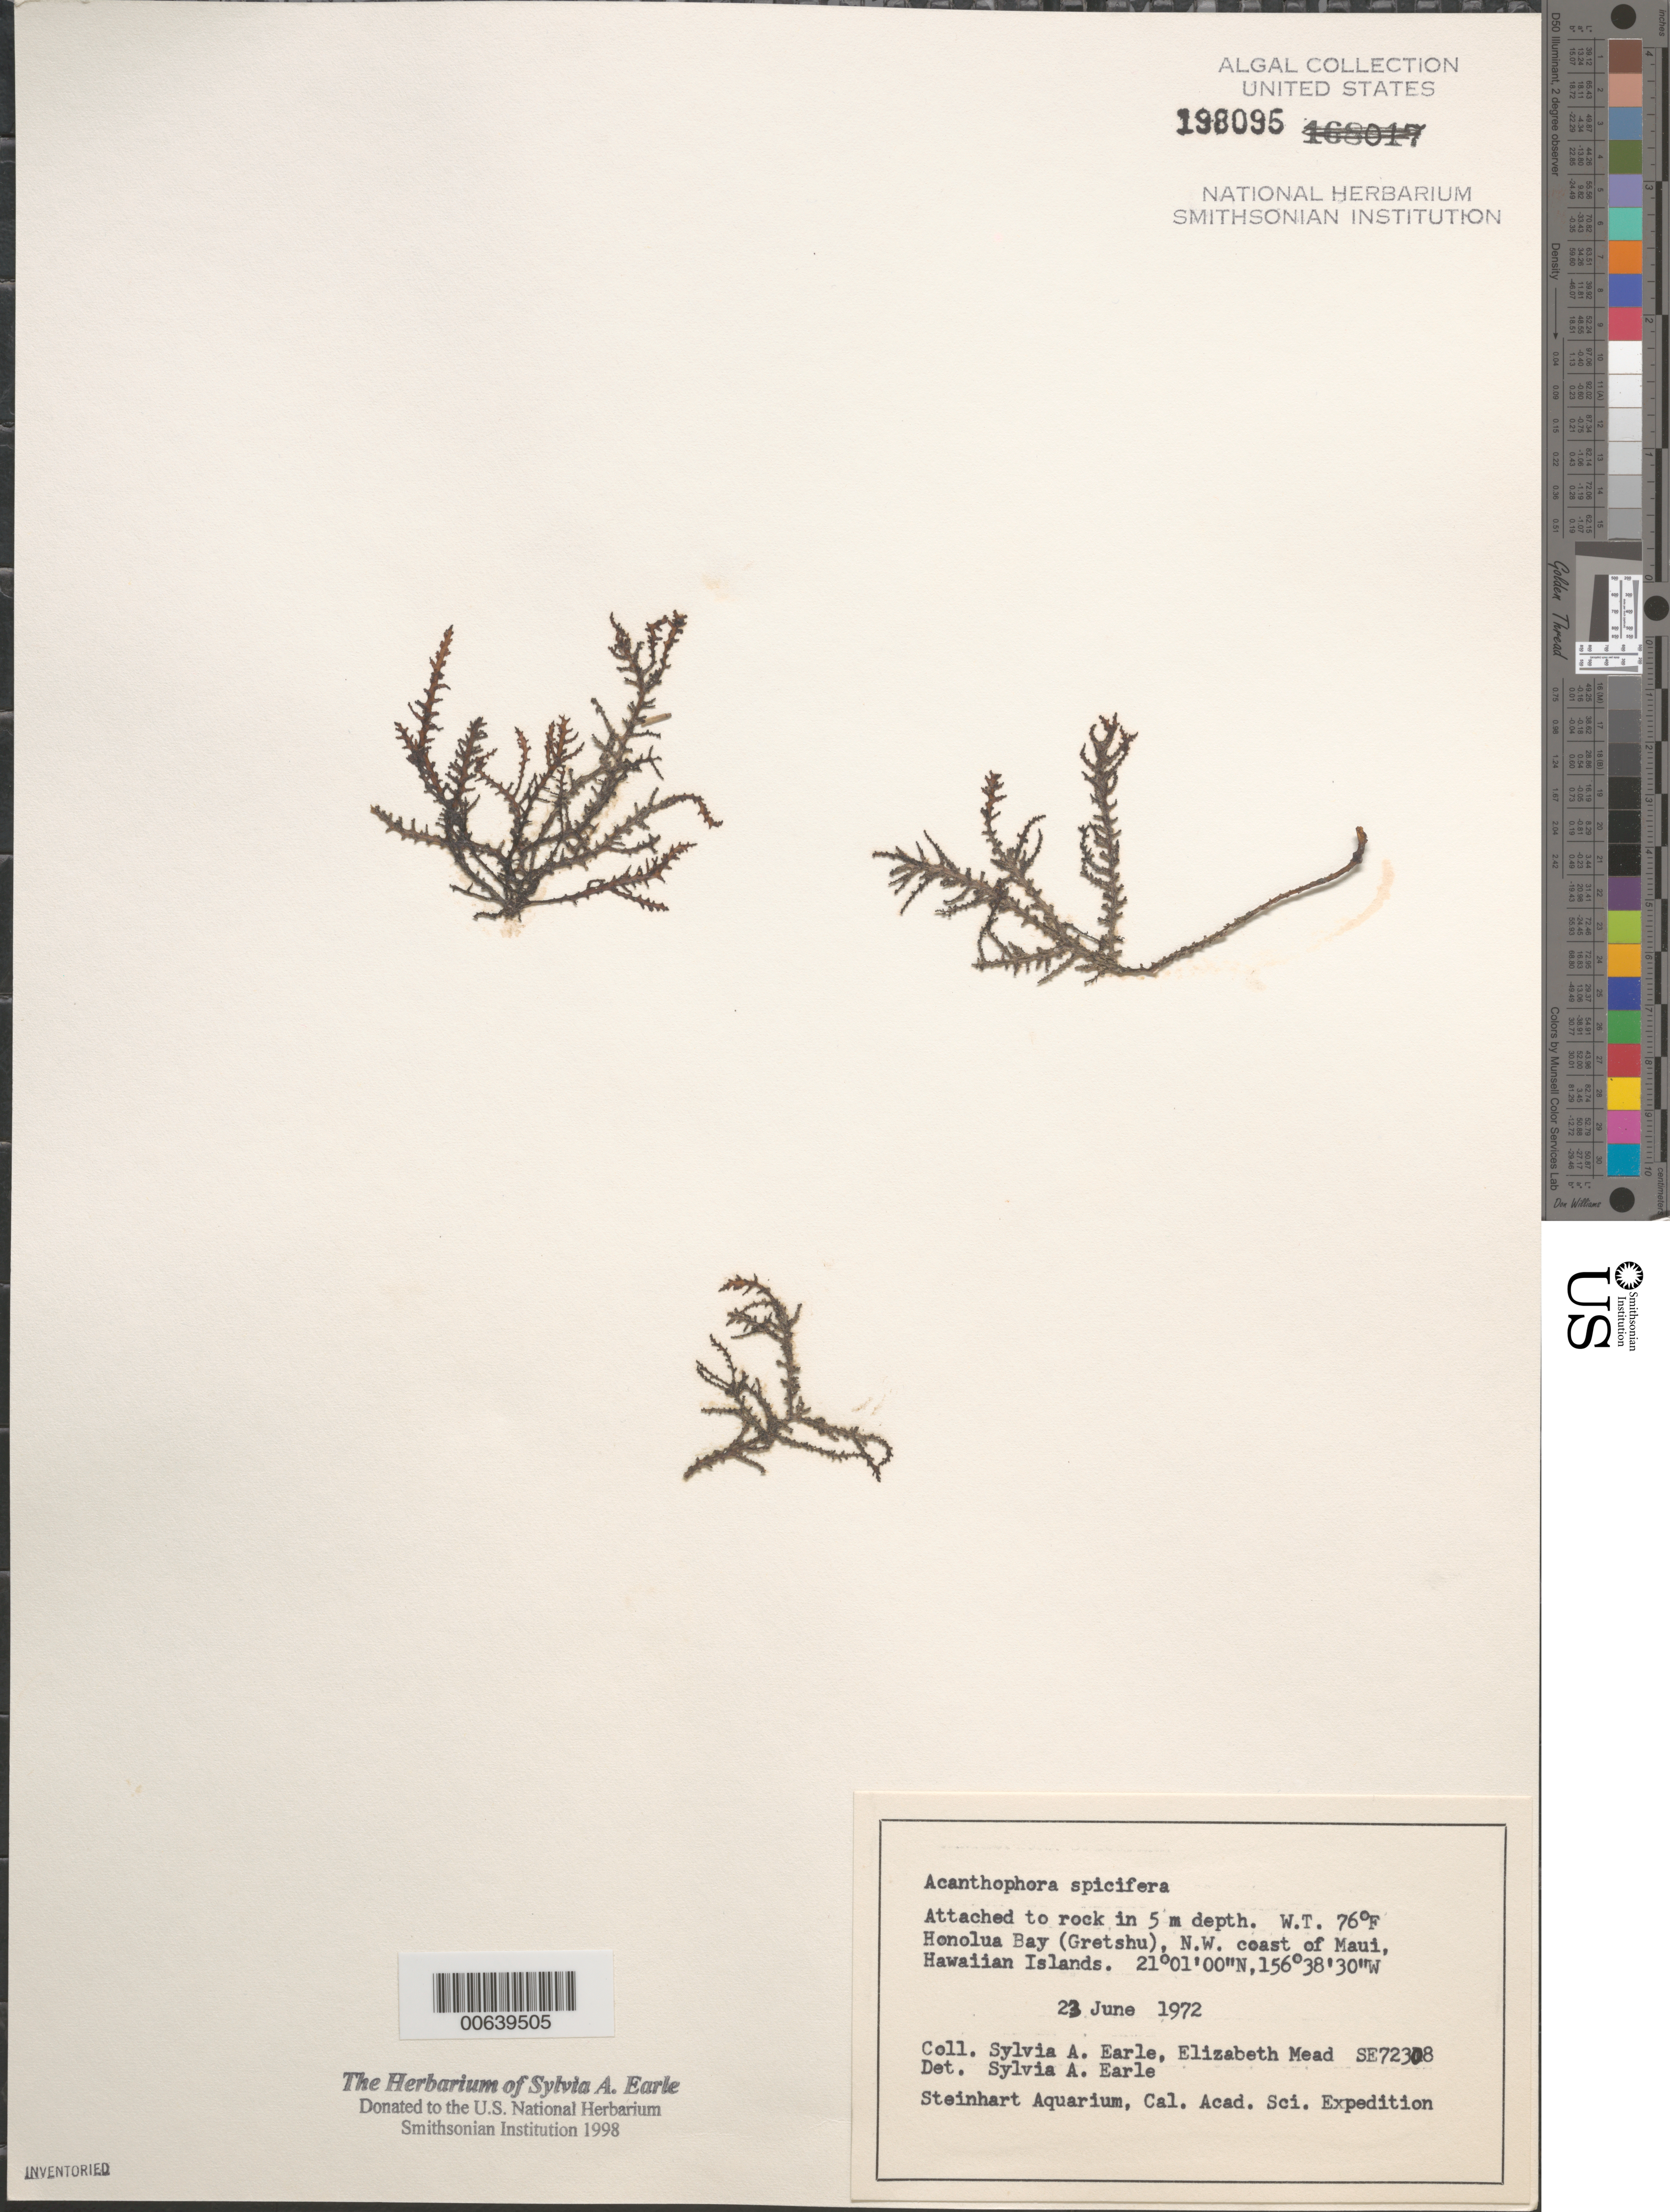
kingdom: Plantae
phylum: Rhodophyta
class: Florideophyceae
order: Ceramiales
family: Rhodomelaceae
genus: Acanthophora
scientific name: Acanthophora spicifera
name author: (Vahl) Børgesen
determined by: Earle, S. A.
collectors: S. A. Earle & E. Mead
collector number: SE 72308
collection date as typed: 23 Jun 1972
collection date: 1972-06-23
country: United States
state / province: Hawaii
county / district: Maui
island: Maui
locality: Honolua Bay, Gretshu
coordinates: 21 01' 00" N, 156 38' 30" W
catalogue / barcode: US 198095